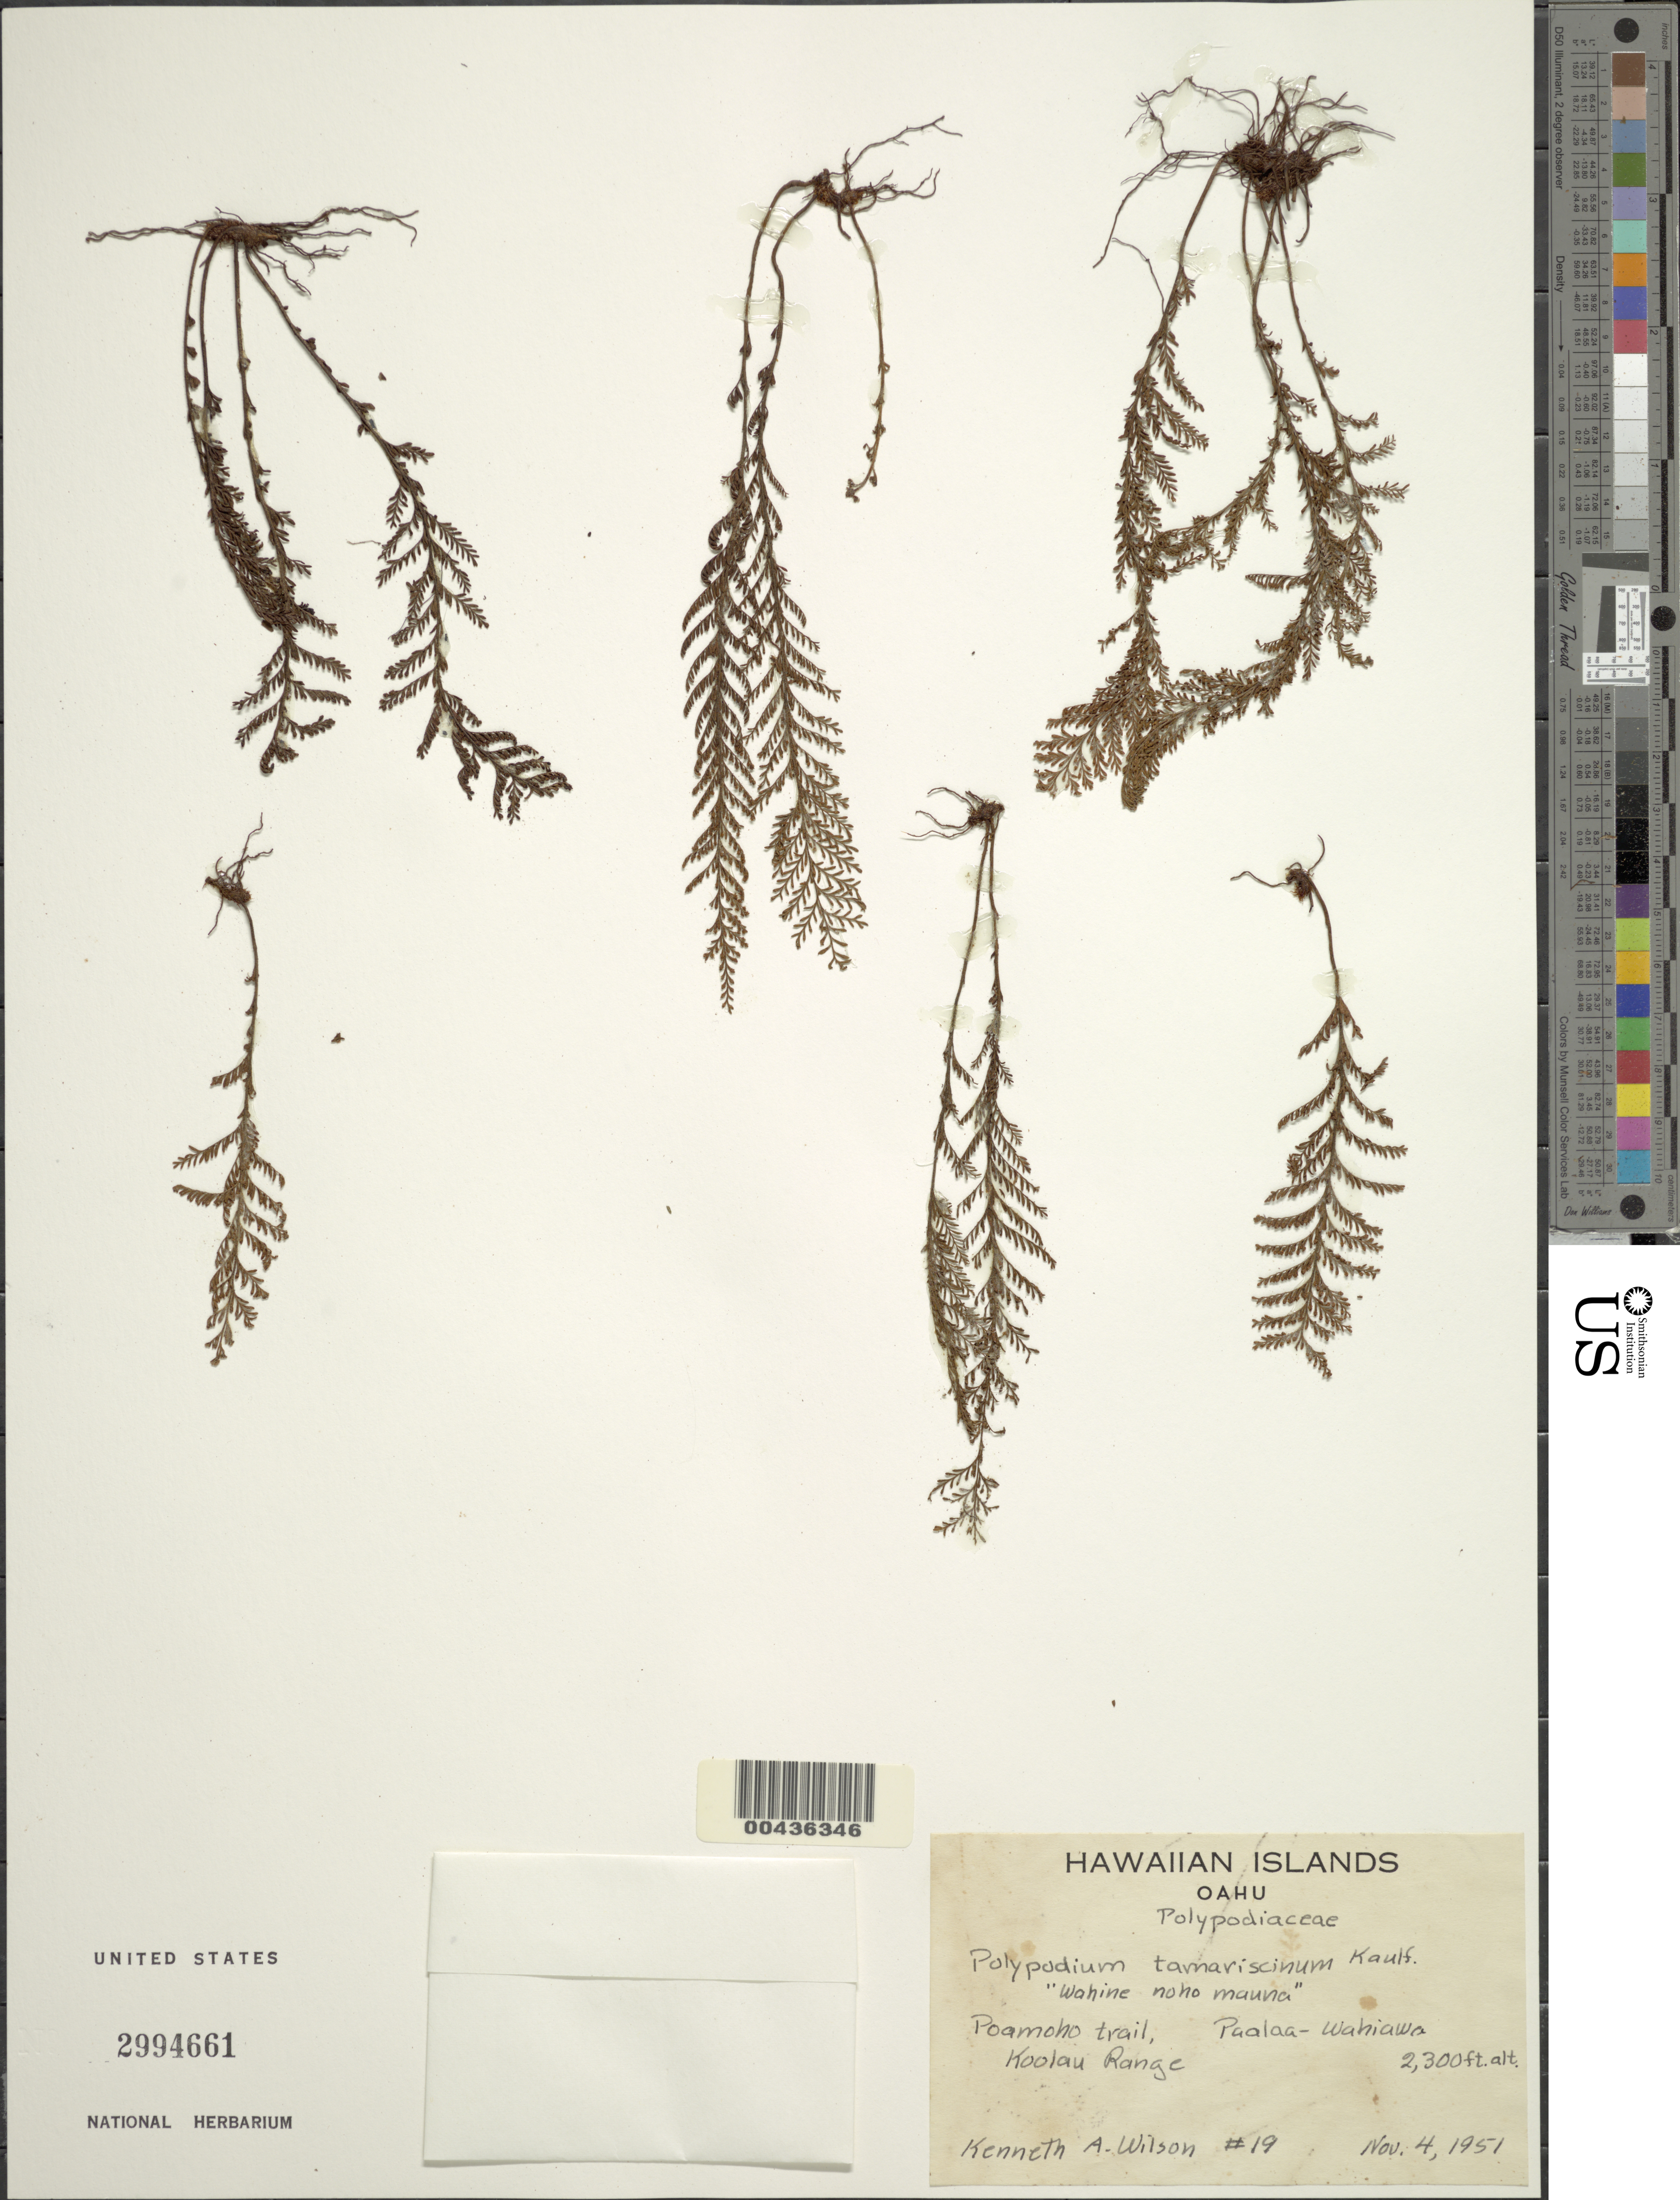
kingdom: Plantae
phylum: Tracheophyta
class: Polypodiopsida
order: Polypodiales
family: Polypodiaceae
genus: Adenophorus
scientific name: Adenophorus tamariscinus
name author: Hook. & Grev.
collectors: K. A. Wilson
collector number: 19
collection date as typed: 4 Nov 1951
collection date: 1951-11-04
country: United States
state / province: Hawaii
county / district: Honolulu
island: Oahu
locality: Poamoho trail, Paalaa-Wahiawa, Koolau Range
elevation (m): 701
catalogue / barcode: US 2994661